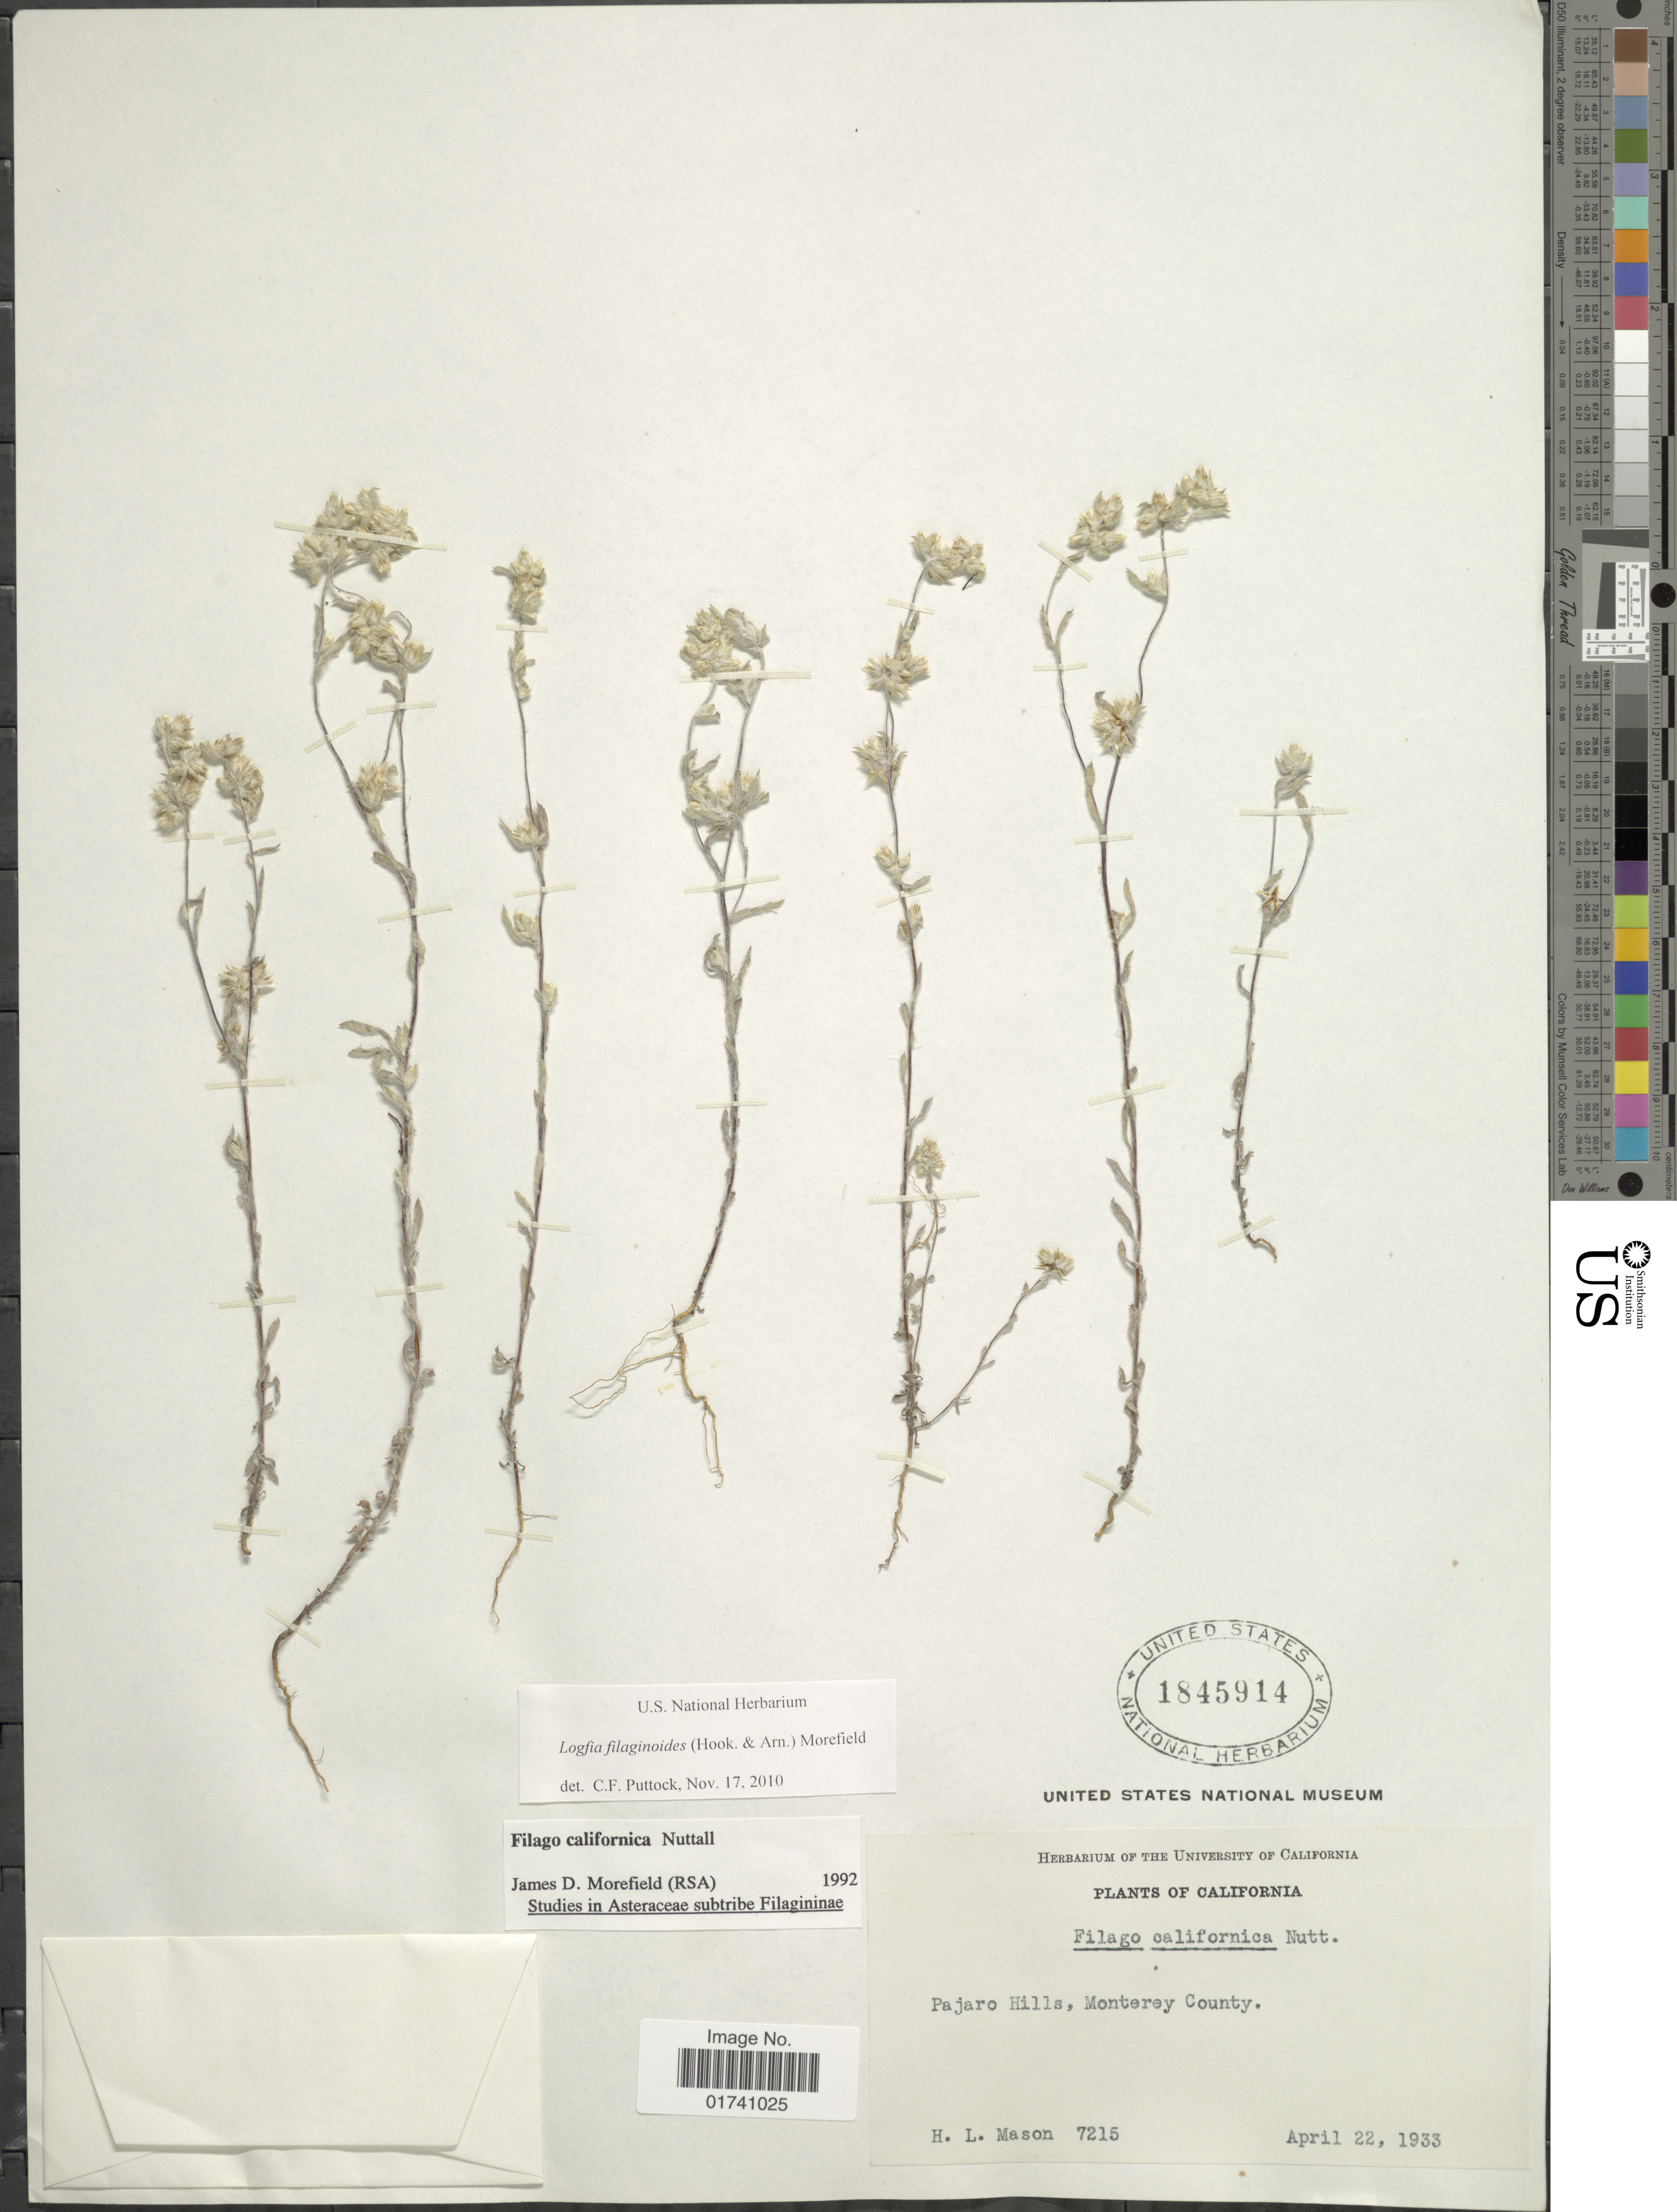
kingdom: Plantae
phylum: Tracheophyta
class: Magnoliopsida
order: Asterales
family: Asteraceae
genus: Logfia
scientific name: Logfia filaginoides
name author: (Hook. & Arn.) Morefield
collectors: H. L. Mason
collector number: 7215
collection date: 1933-04-22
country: United States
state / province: California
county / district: Monterey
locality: Pajaro Hills, Monterey County.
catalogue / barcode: US 1845914